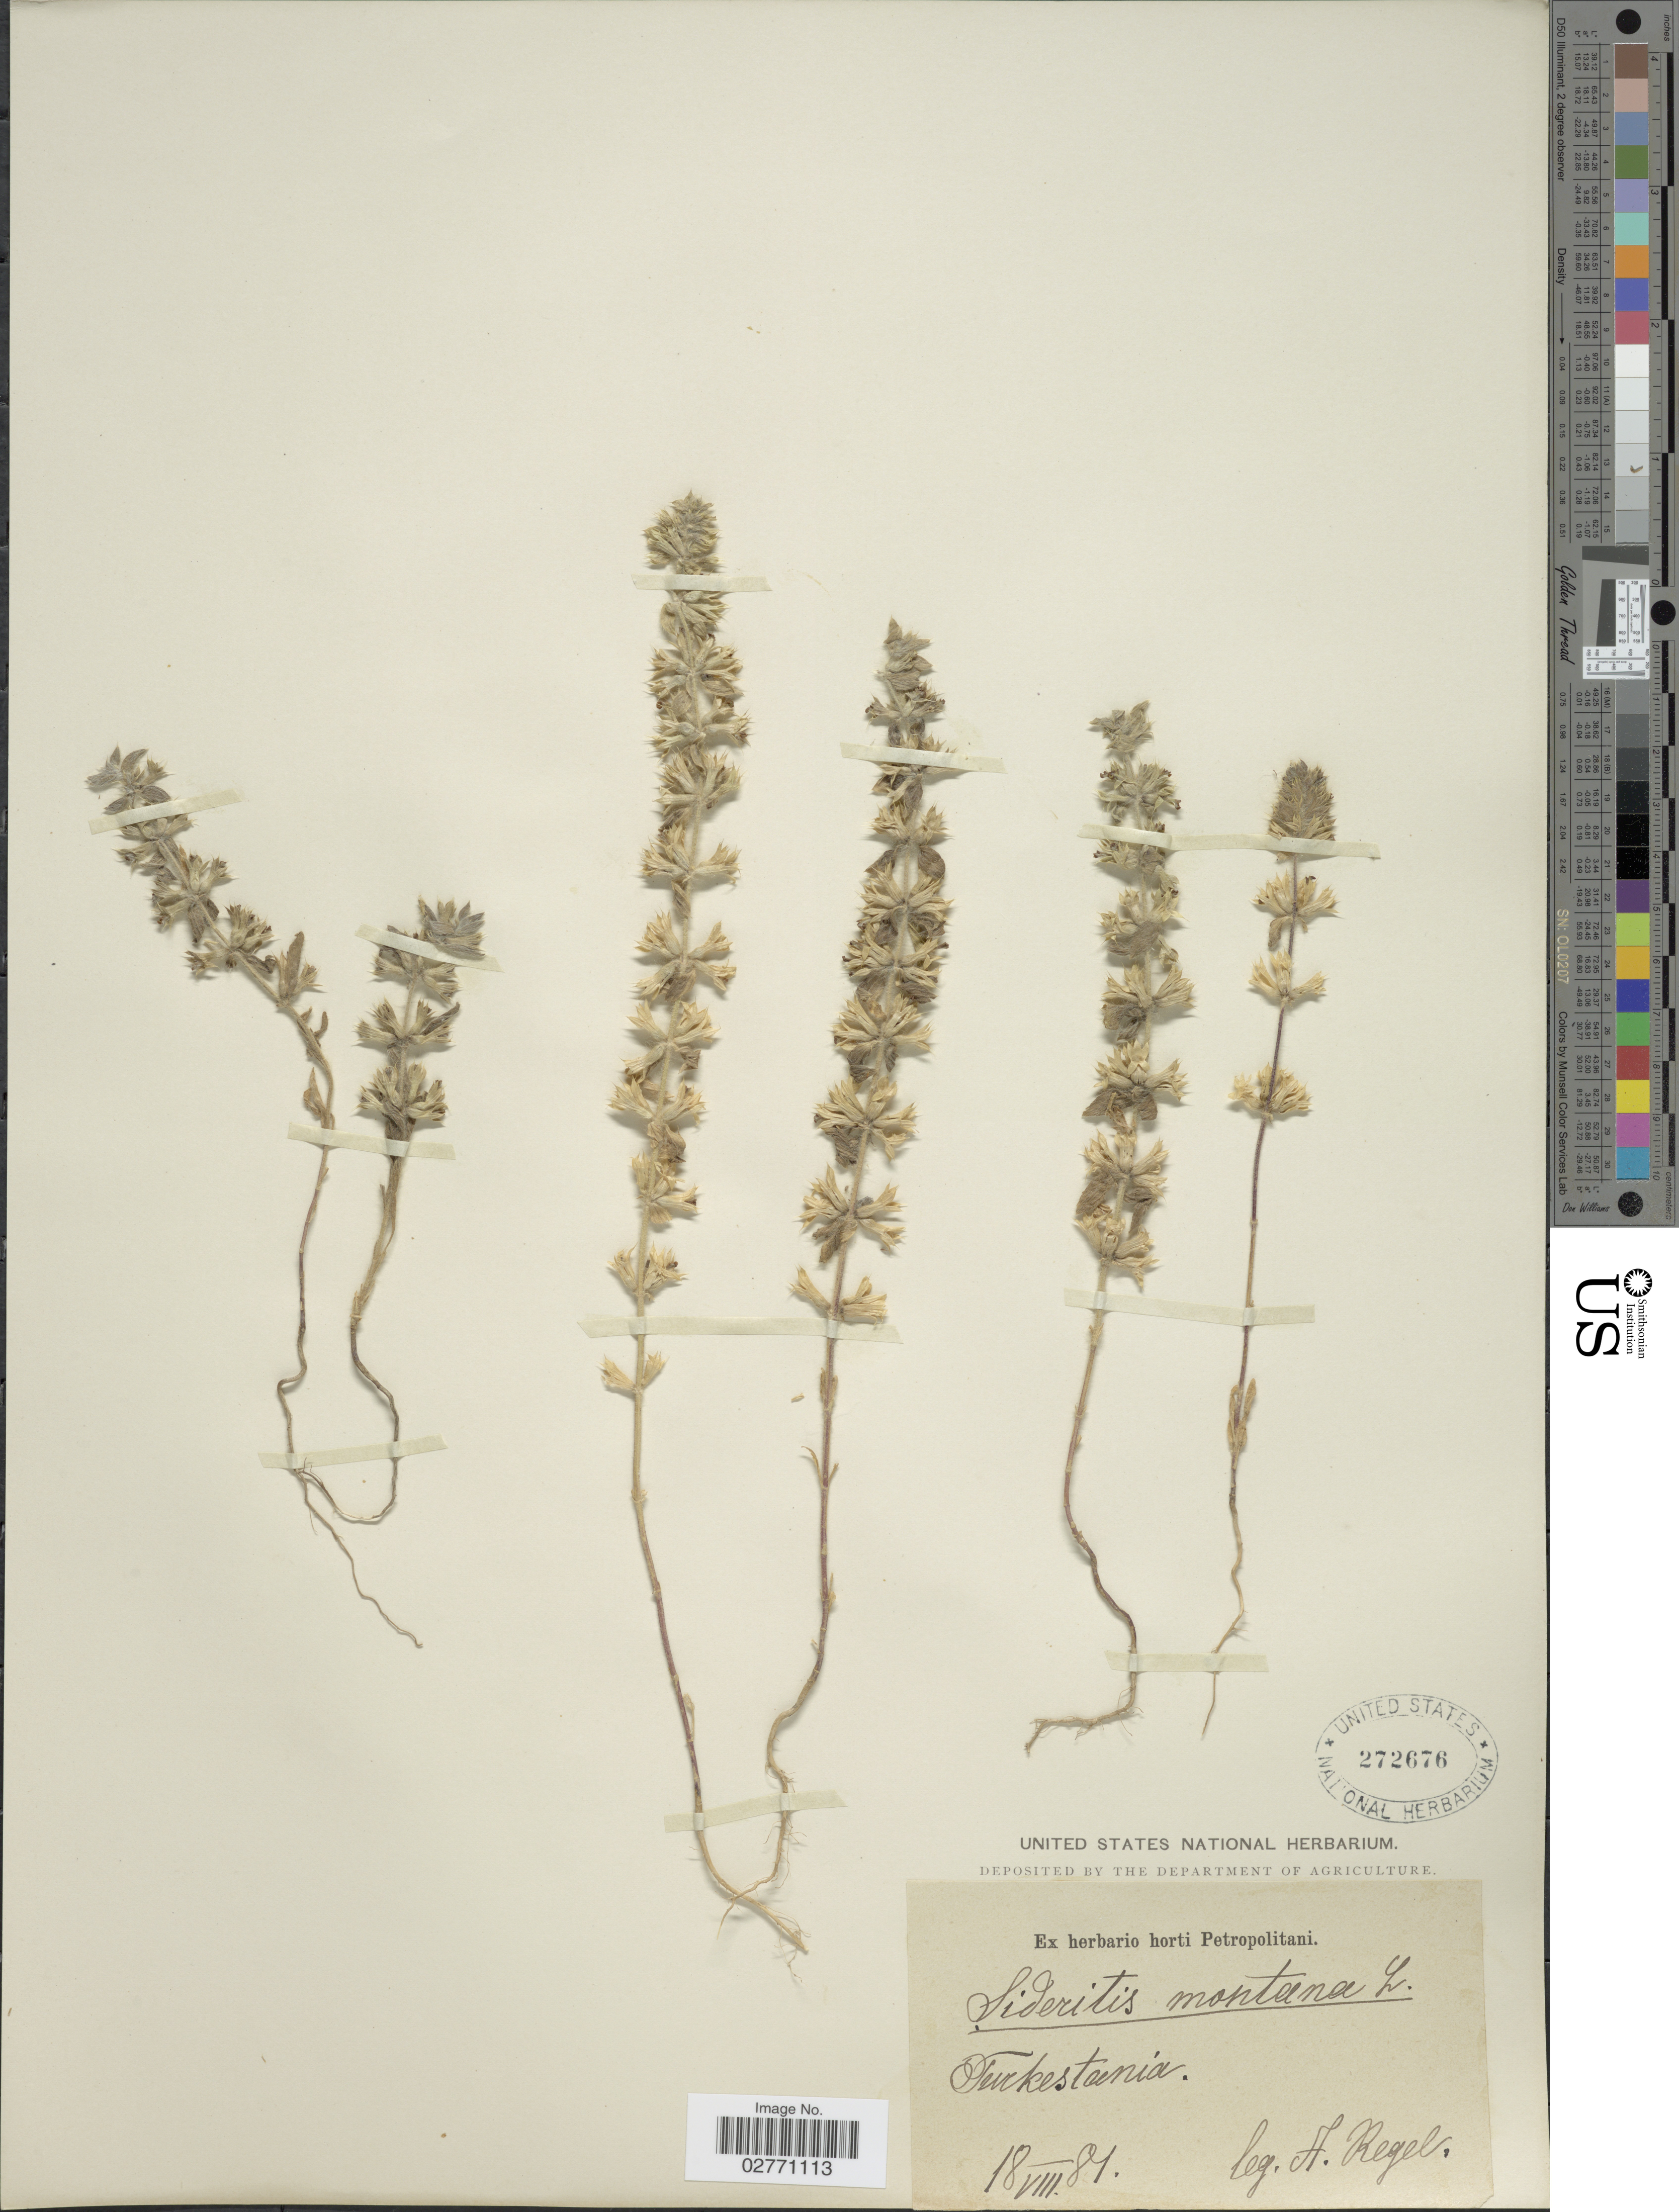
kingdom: Plantae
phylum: Tracheophyta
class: Magnoliopsida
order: Lamiales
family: Lamiaceae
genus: Sideritis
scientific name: Sideritis montana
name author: L.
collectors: A. Regel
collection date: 1881-08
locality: Turkestania.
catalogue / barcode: US 272676